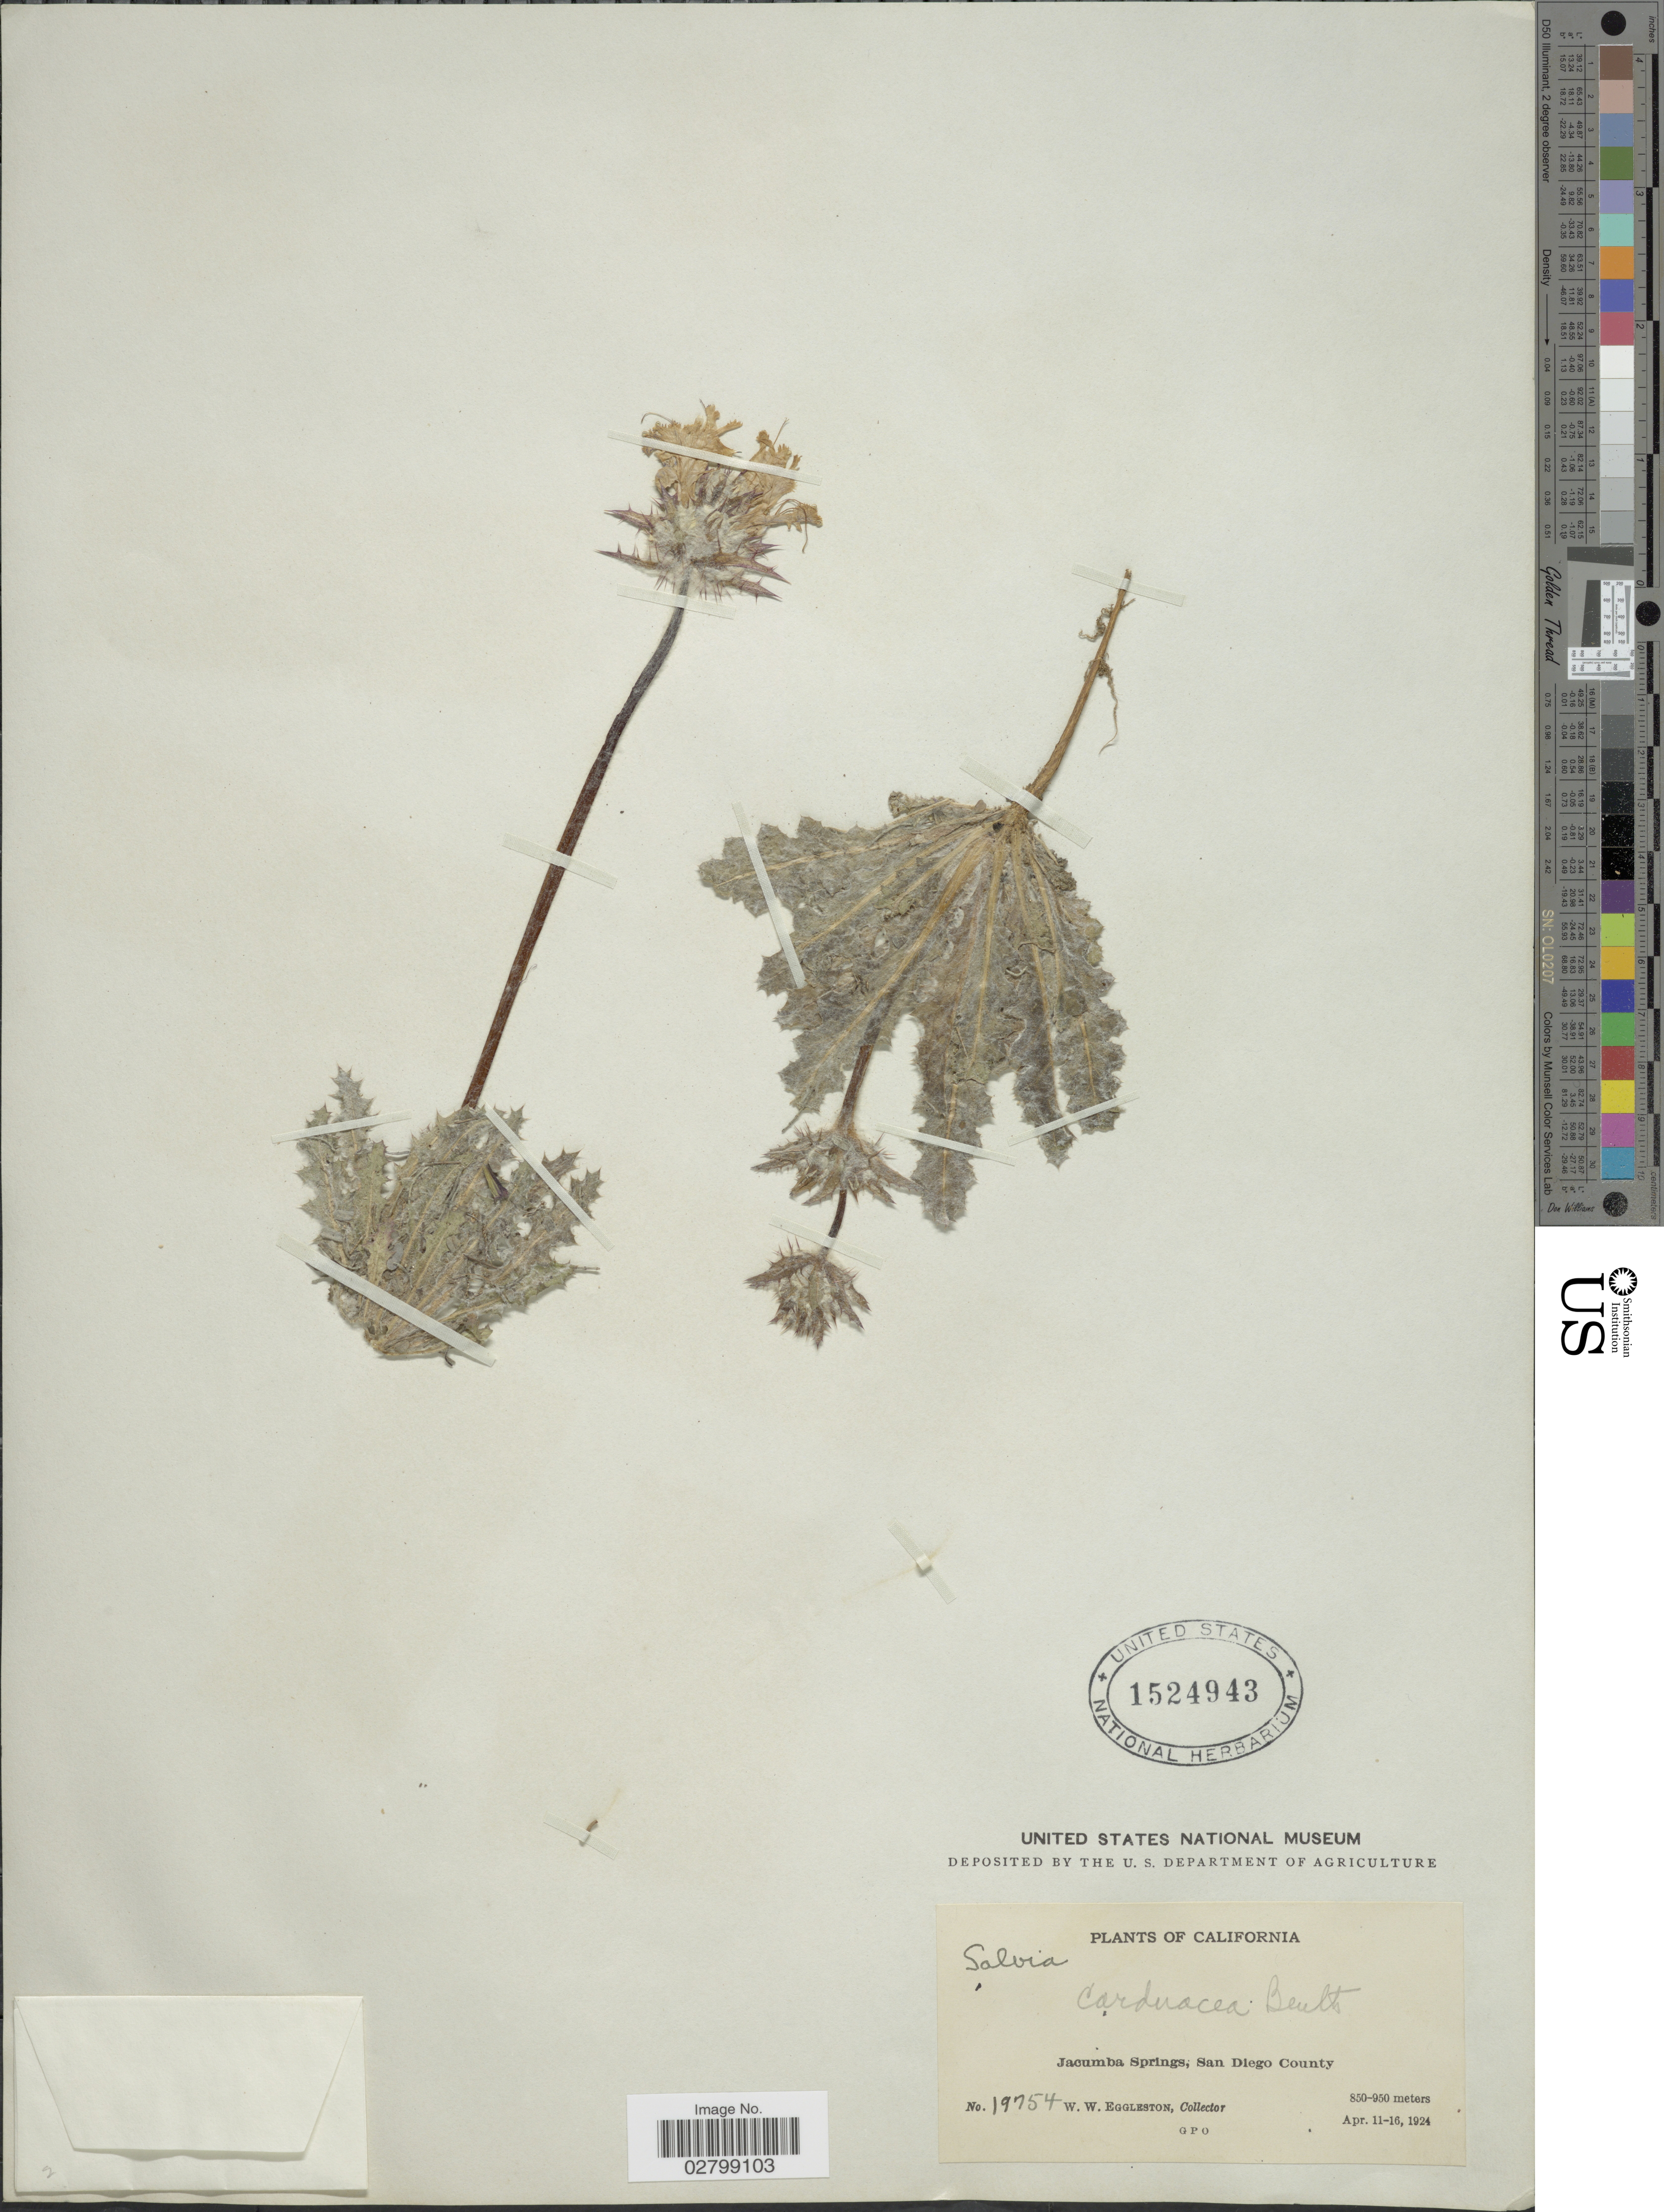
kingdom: Plantae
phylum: Tracheophyta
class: Magnoliopsida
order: Lamiales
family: Lamiaceae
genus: Salvia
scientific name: Salvia carduacea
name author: Benth.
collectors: W. W. Eggleston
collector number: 19754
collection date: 1924-04-11/1924-04-16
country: United States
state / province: California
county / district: San Diego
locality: Jacumba Springs, San Diego County.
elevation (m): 850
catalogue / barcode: US 1524943